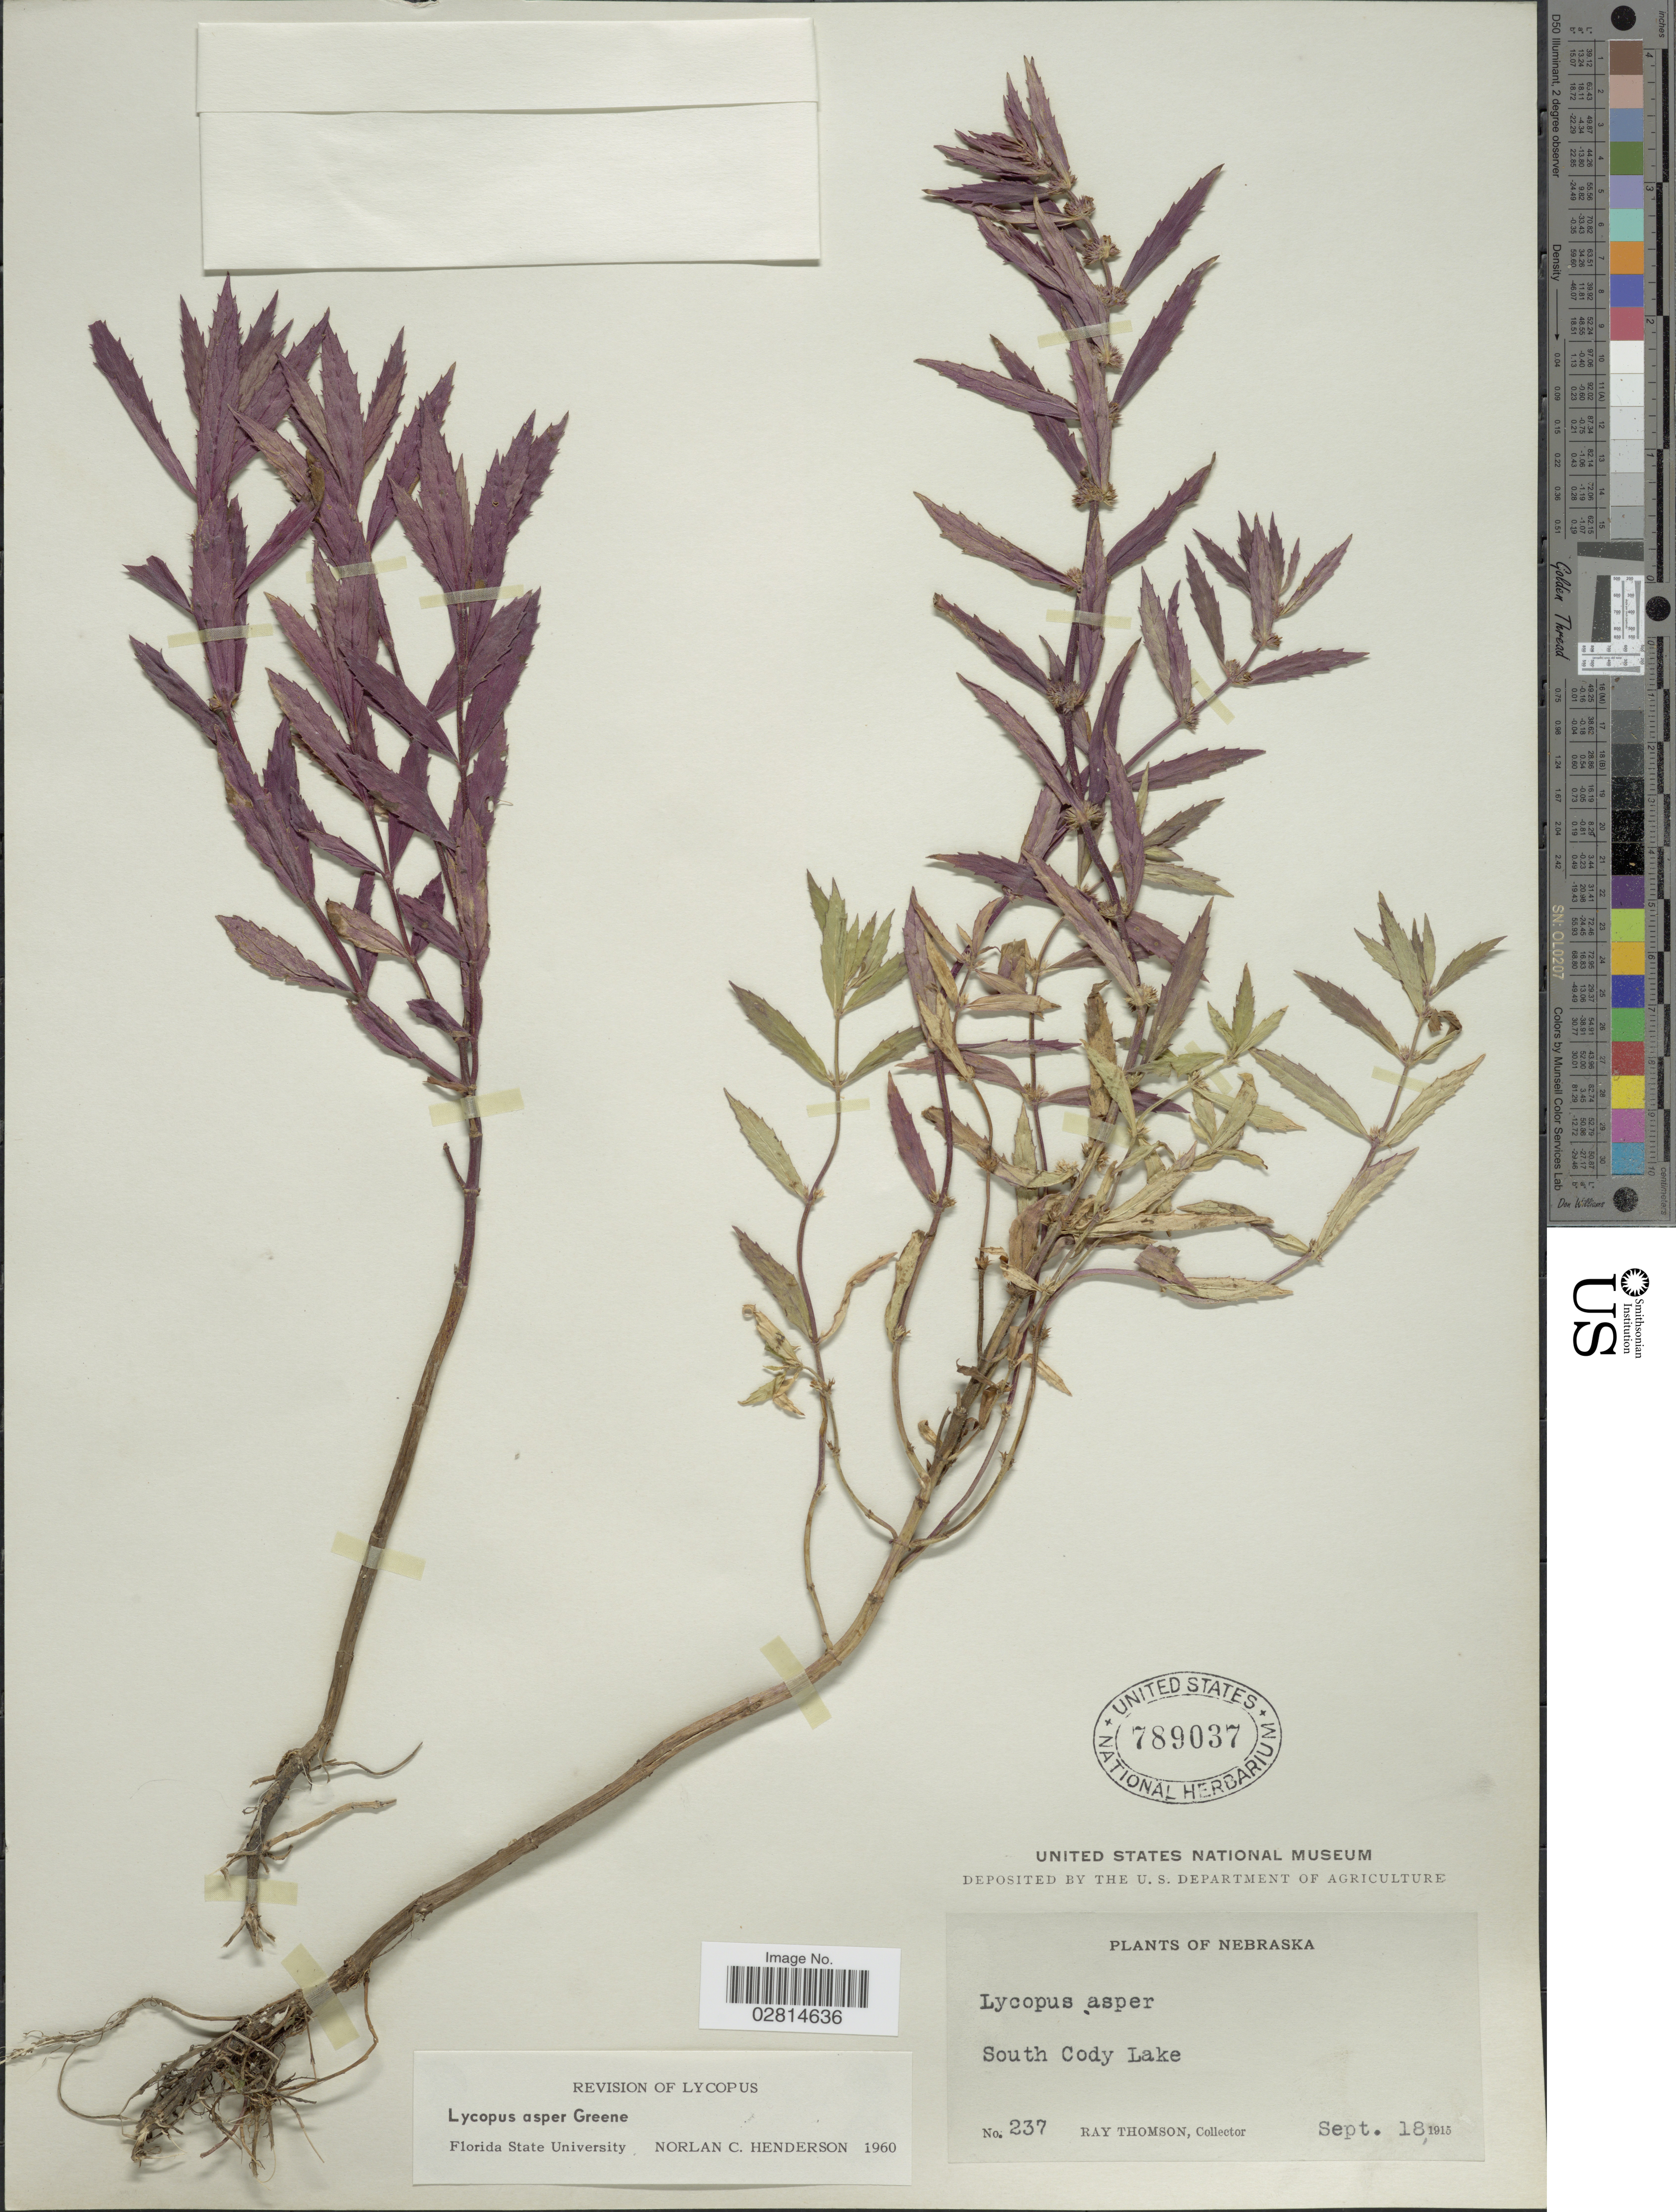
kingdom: Plantae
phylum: Tracheophyta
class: Magnoliopsida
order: Lamiales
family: Lamiaceae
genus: Lycopus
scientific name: Lycopus asper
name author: Greene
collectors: R. Thomson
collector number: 237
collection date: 1915-09-18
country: United States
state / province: Nebraska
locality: South Cody Lake.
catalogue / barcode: US 789037